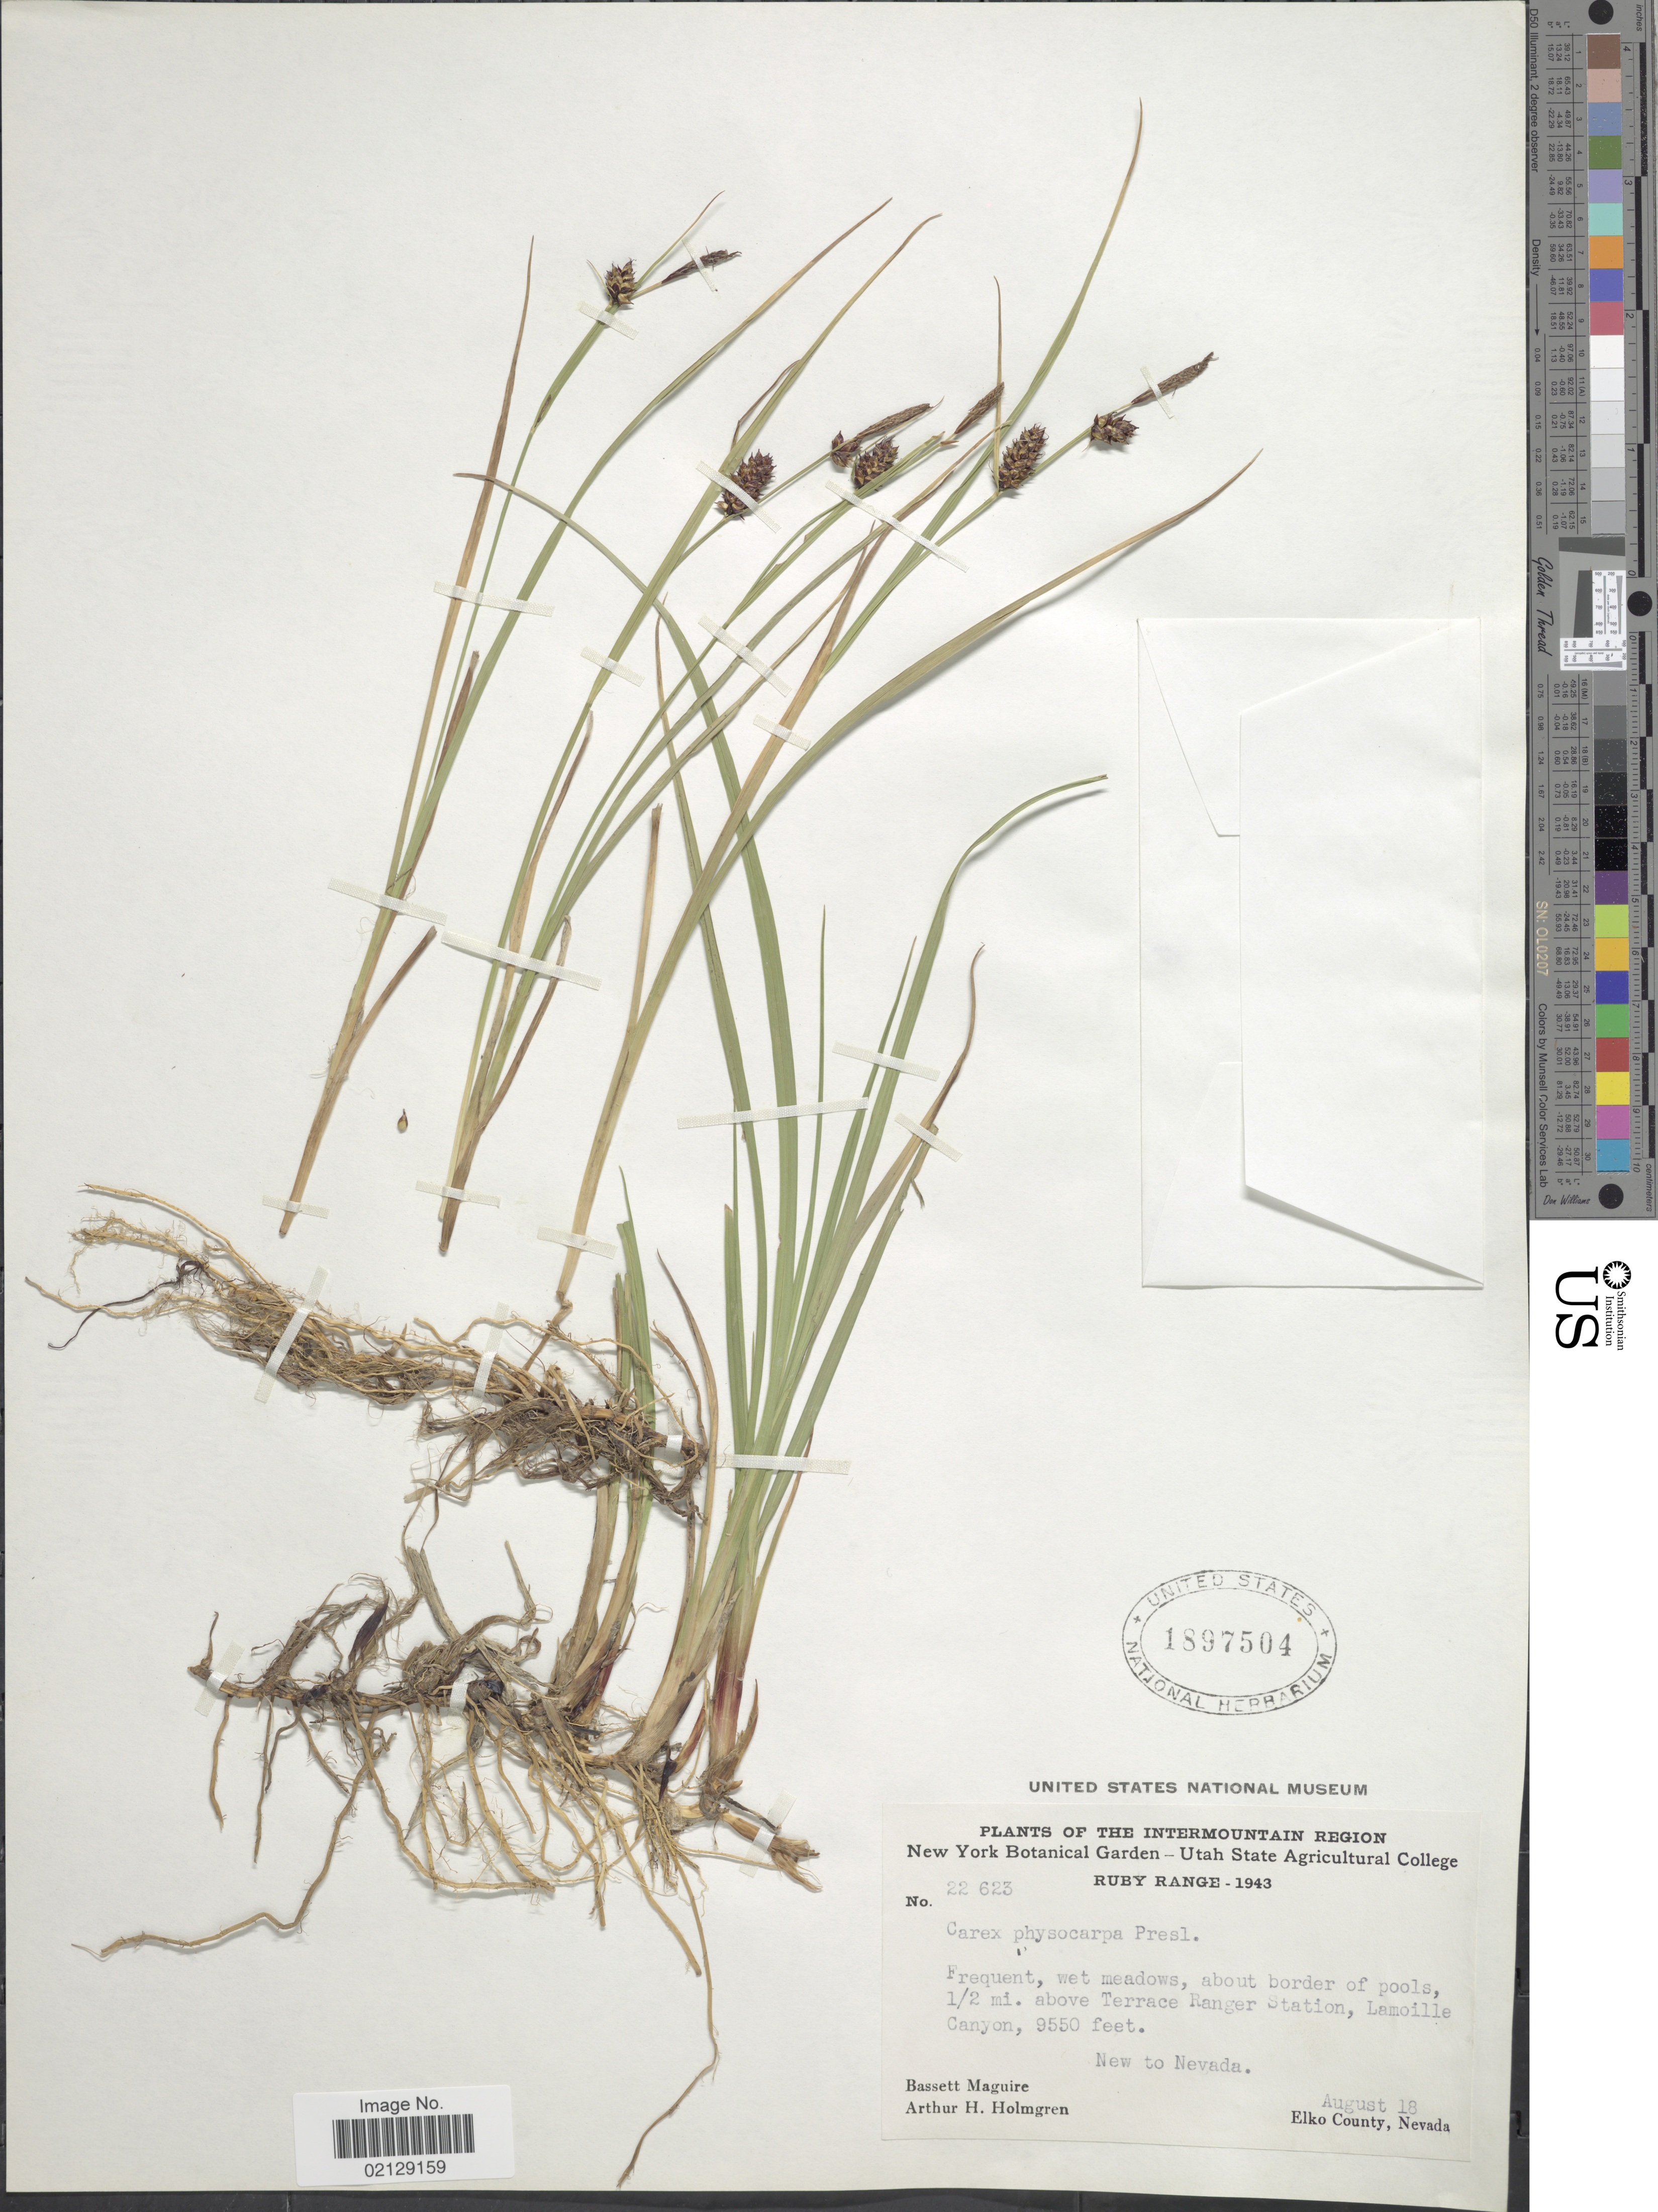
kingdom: Plantae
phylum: Tracheophyta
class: Liliopsida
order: Poales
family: Cyperaceae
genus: Carex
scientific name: Carex saxatilis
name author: L.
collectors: B. Maguire & A. H. Holmgren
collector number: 22623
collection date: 1943-08-18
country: United States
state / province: Nevada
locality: Wet meadows, about border of pools, ½ mi. above Terrace Ranger Station, Lamoille Canyon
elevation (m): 2911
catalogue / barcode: US 1897504